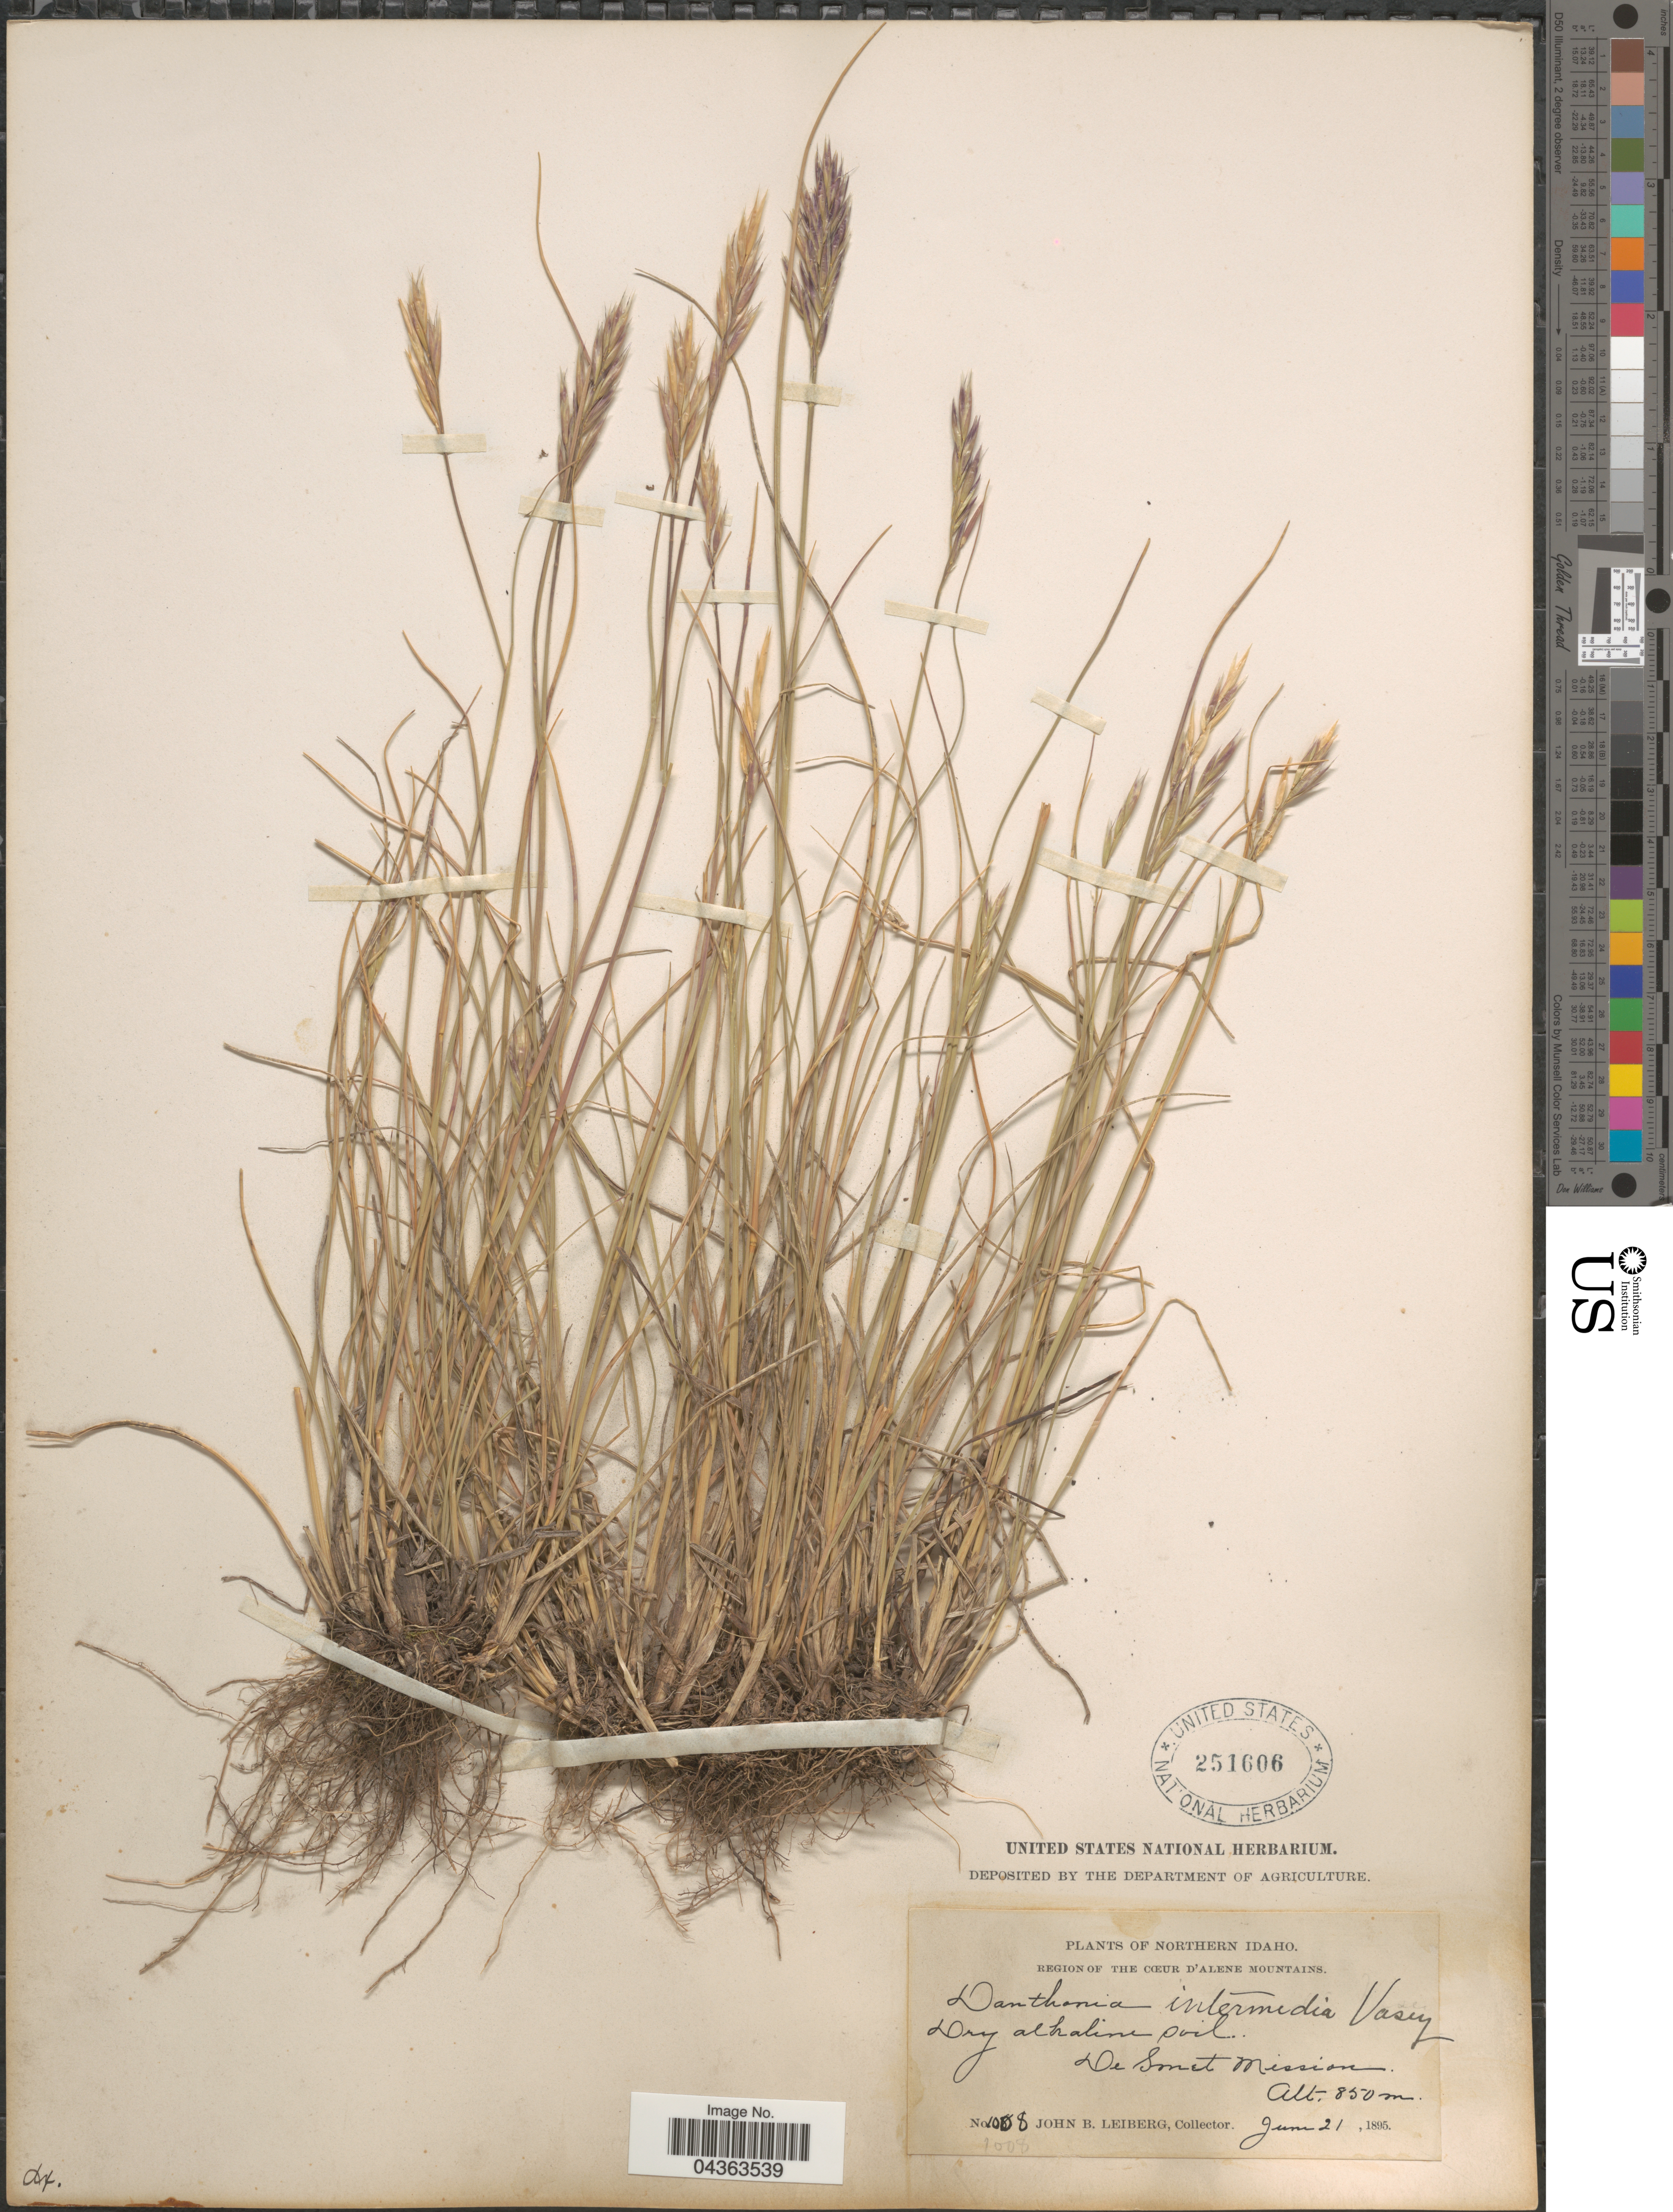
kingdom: Plantae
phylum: Tracheophyta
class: Liliopsida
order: Poales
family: Poaceae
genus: Danthonia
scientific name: Danthonia intermedia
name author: Vasey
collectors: J. B. Leiberg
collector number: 1008*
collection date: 1895-06-21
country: United States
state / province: Idaho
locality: Northern Idaho. Region of the Cæur d'Alene Mountains. Dry alkaline soil. De Somet Mission.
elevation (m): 850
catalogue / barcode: US 251606